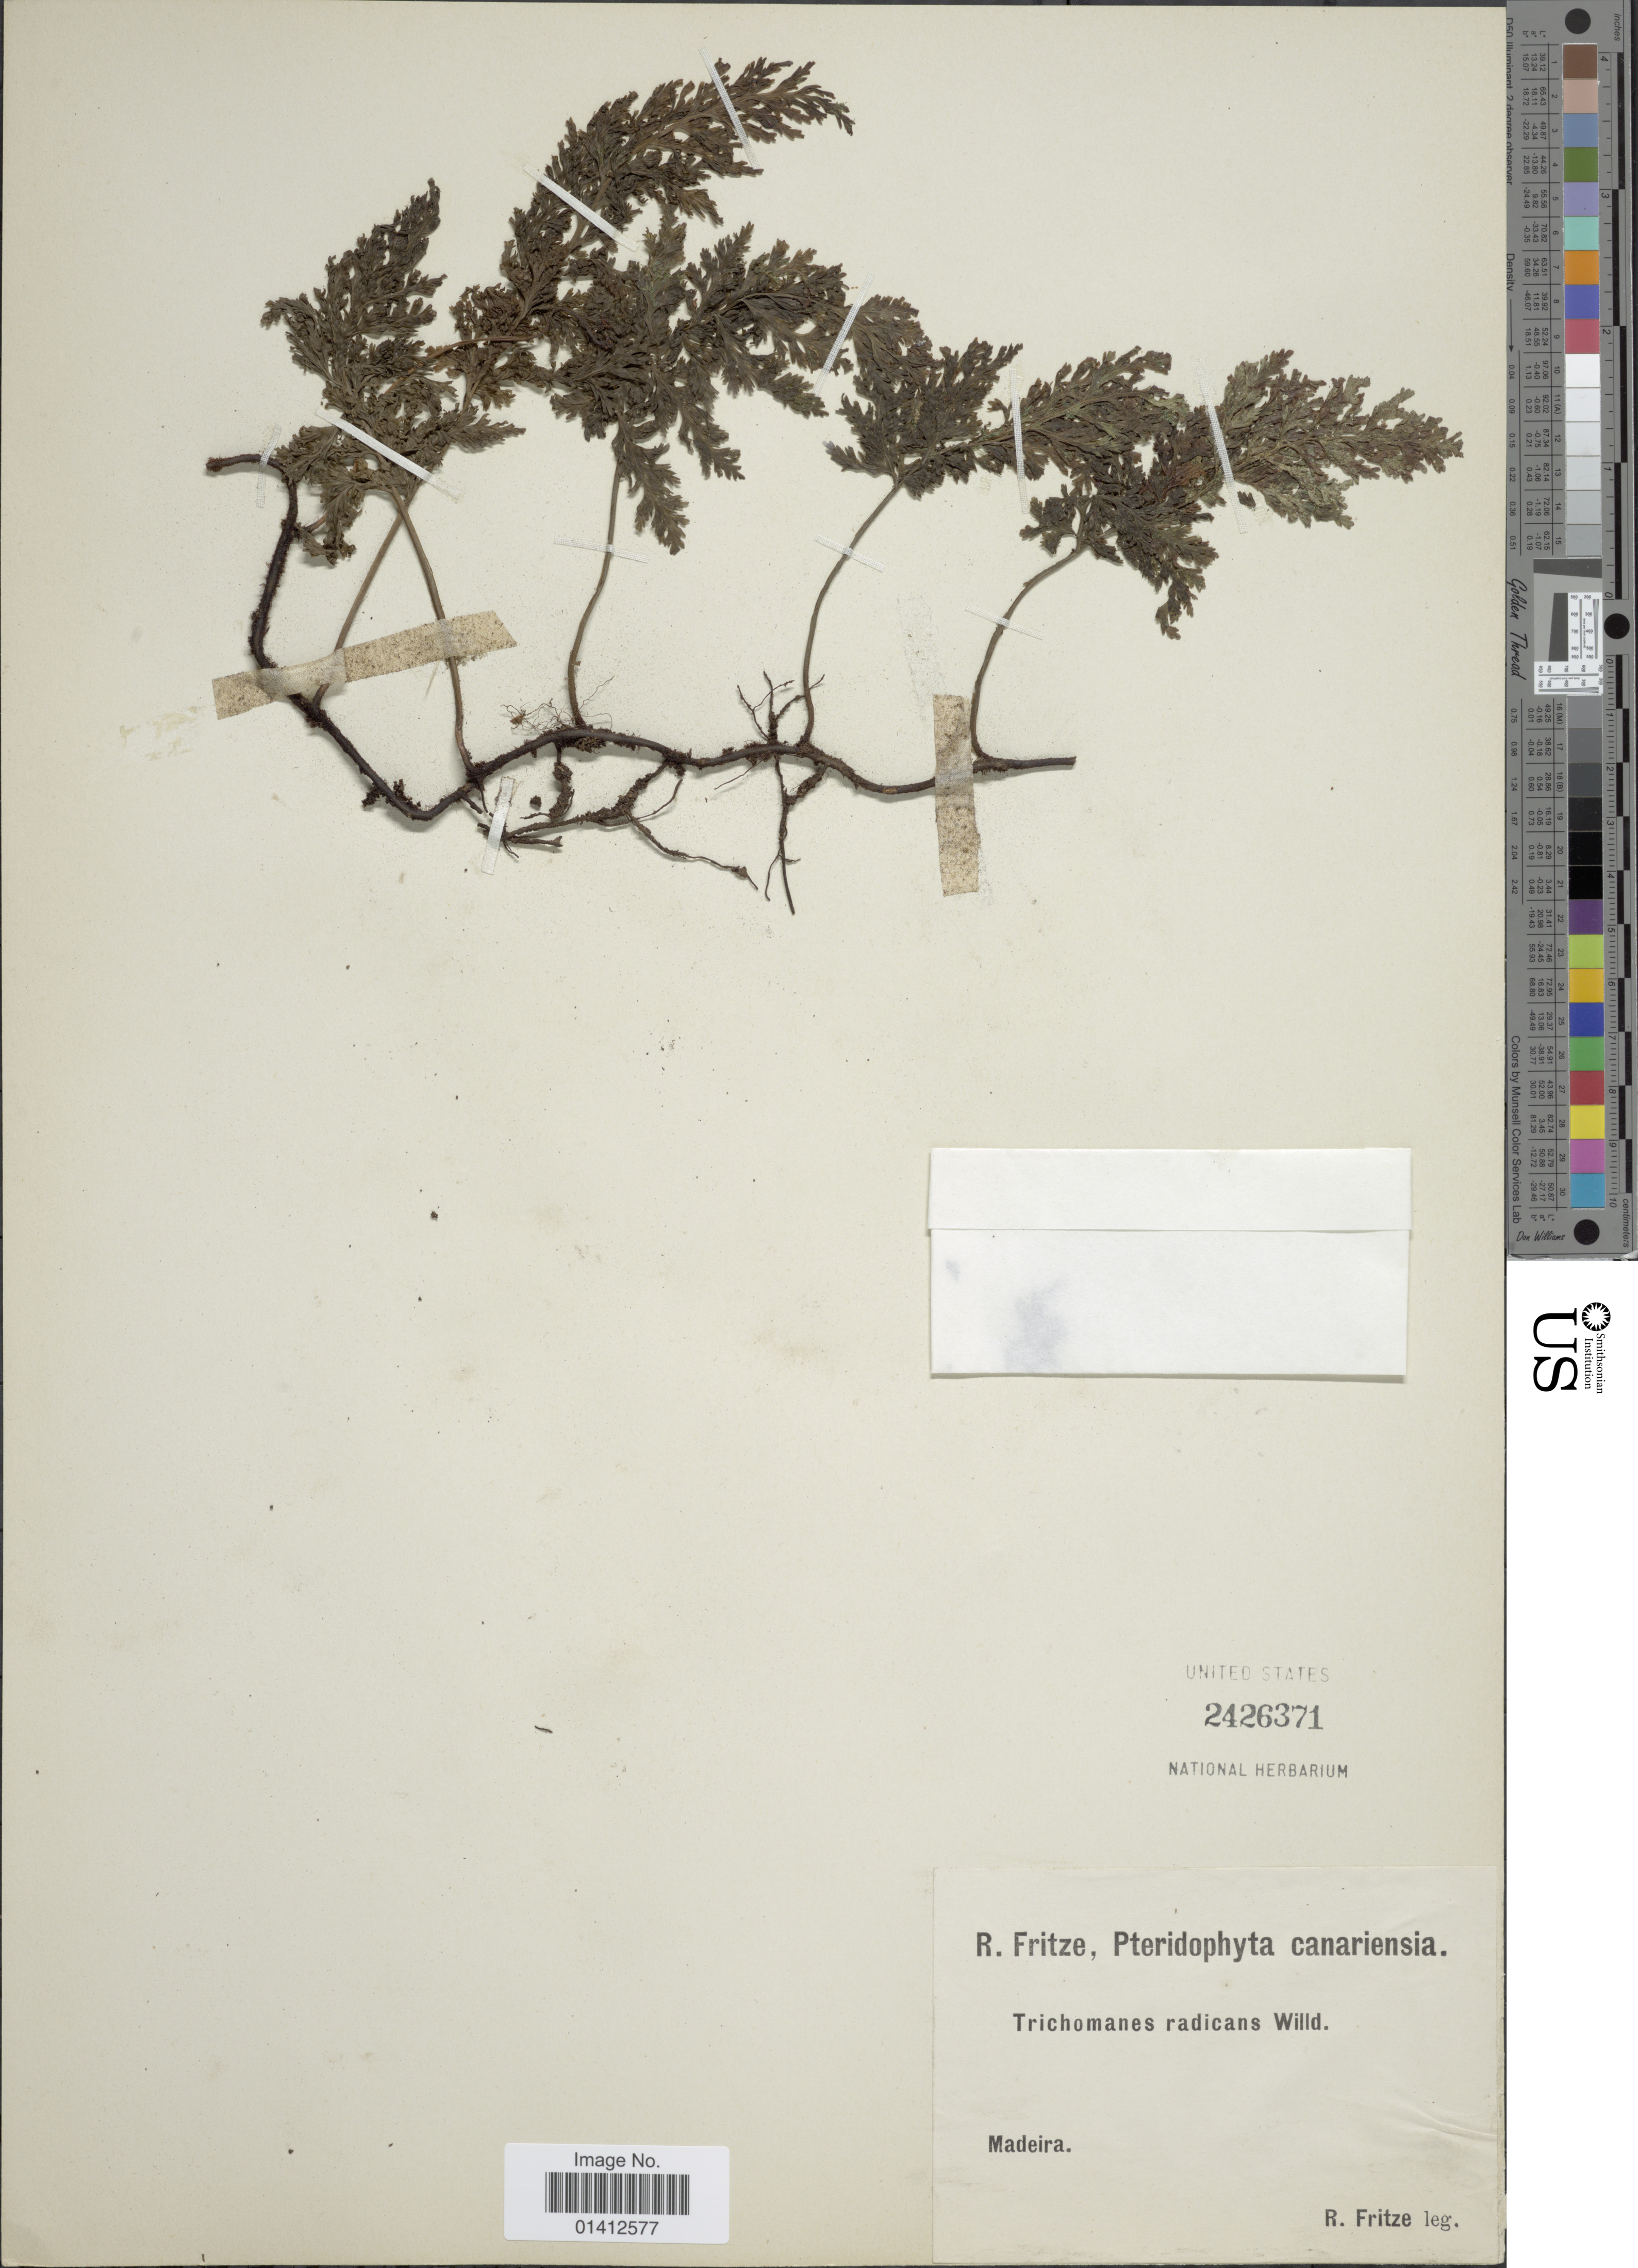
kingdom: Plantae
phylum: Tracheophyta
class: Polypodiopsida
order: Hymenophyllales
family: Hymenophyllaceae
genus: Vandenboschia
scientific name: Vandenboschia speciosa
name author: (Willd.) G. Kunkel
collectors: R. Fritze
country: Portugal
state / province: Madeira (Aut. Reg.)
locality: Canariensia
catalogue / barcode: US 2426371